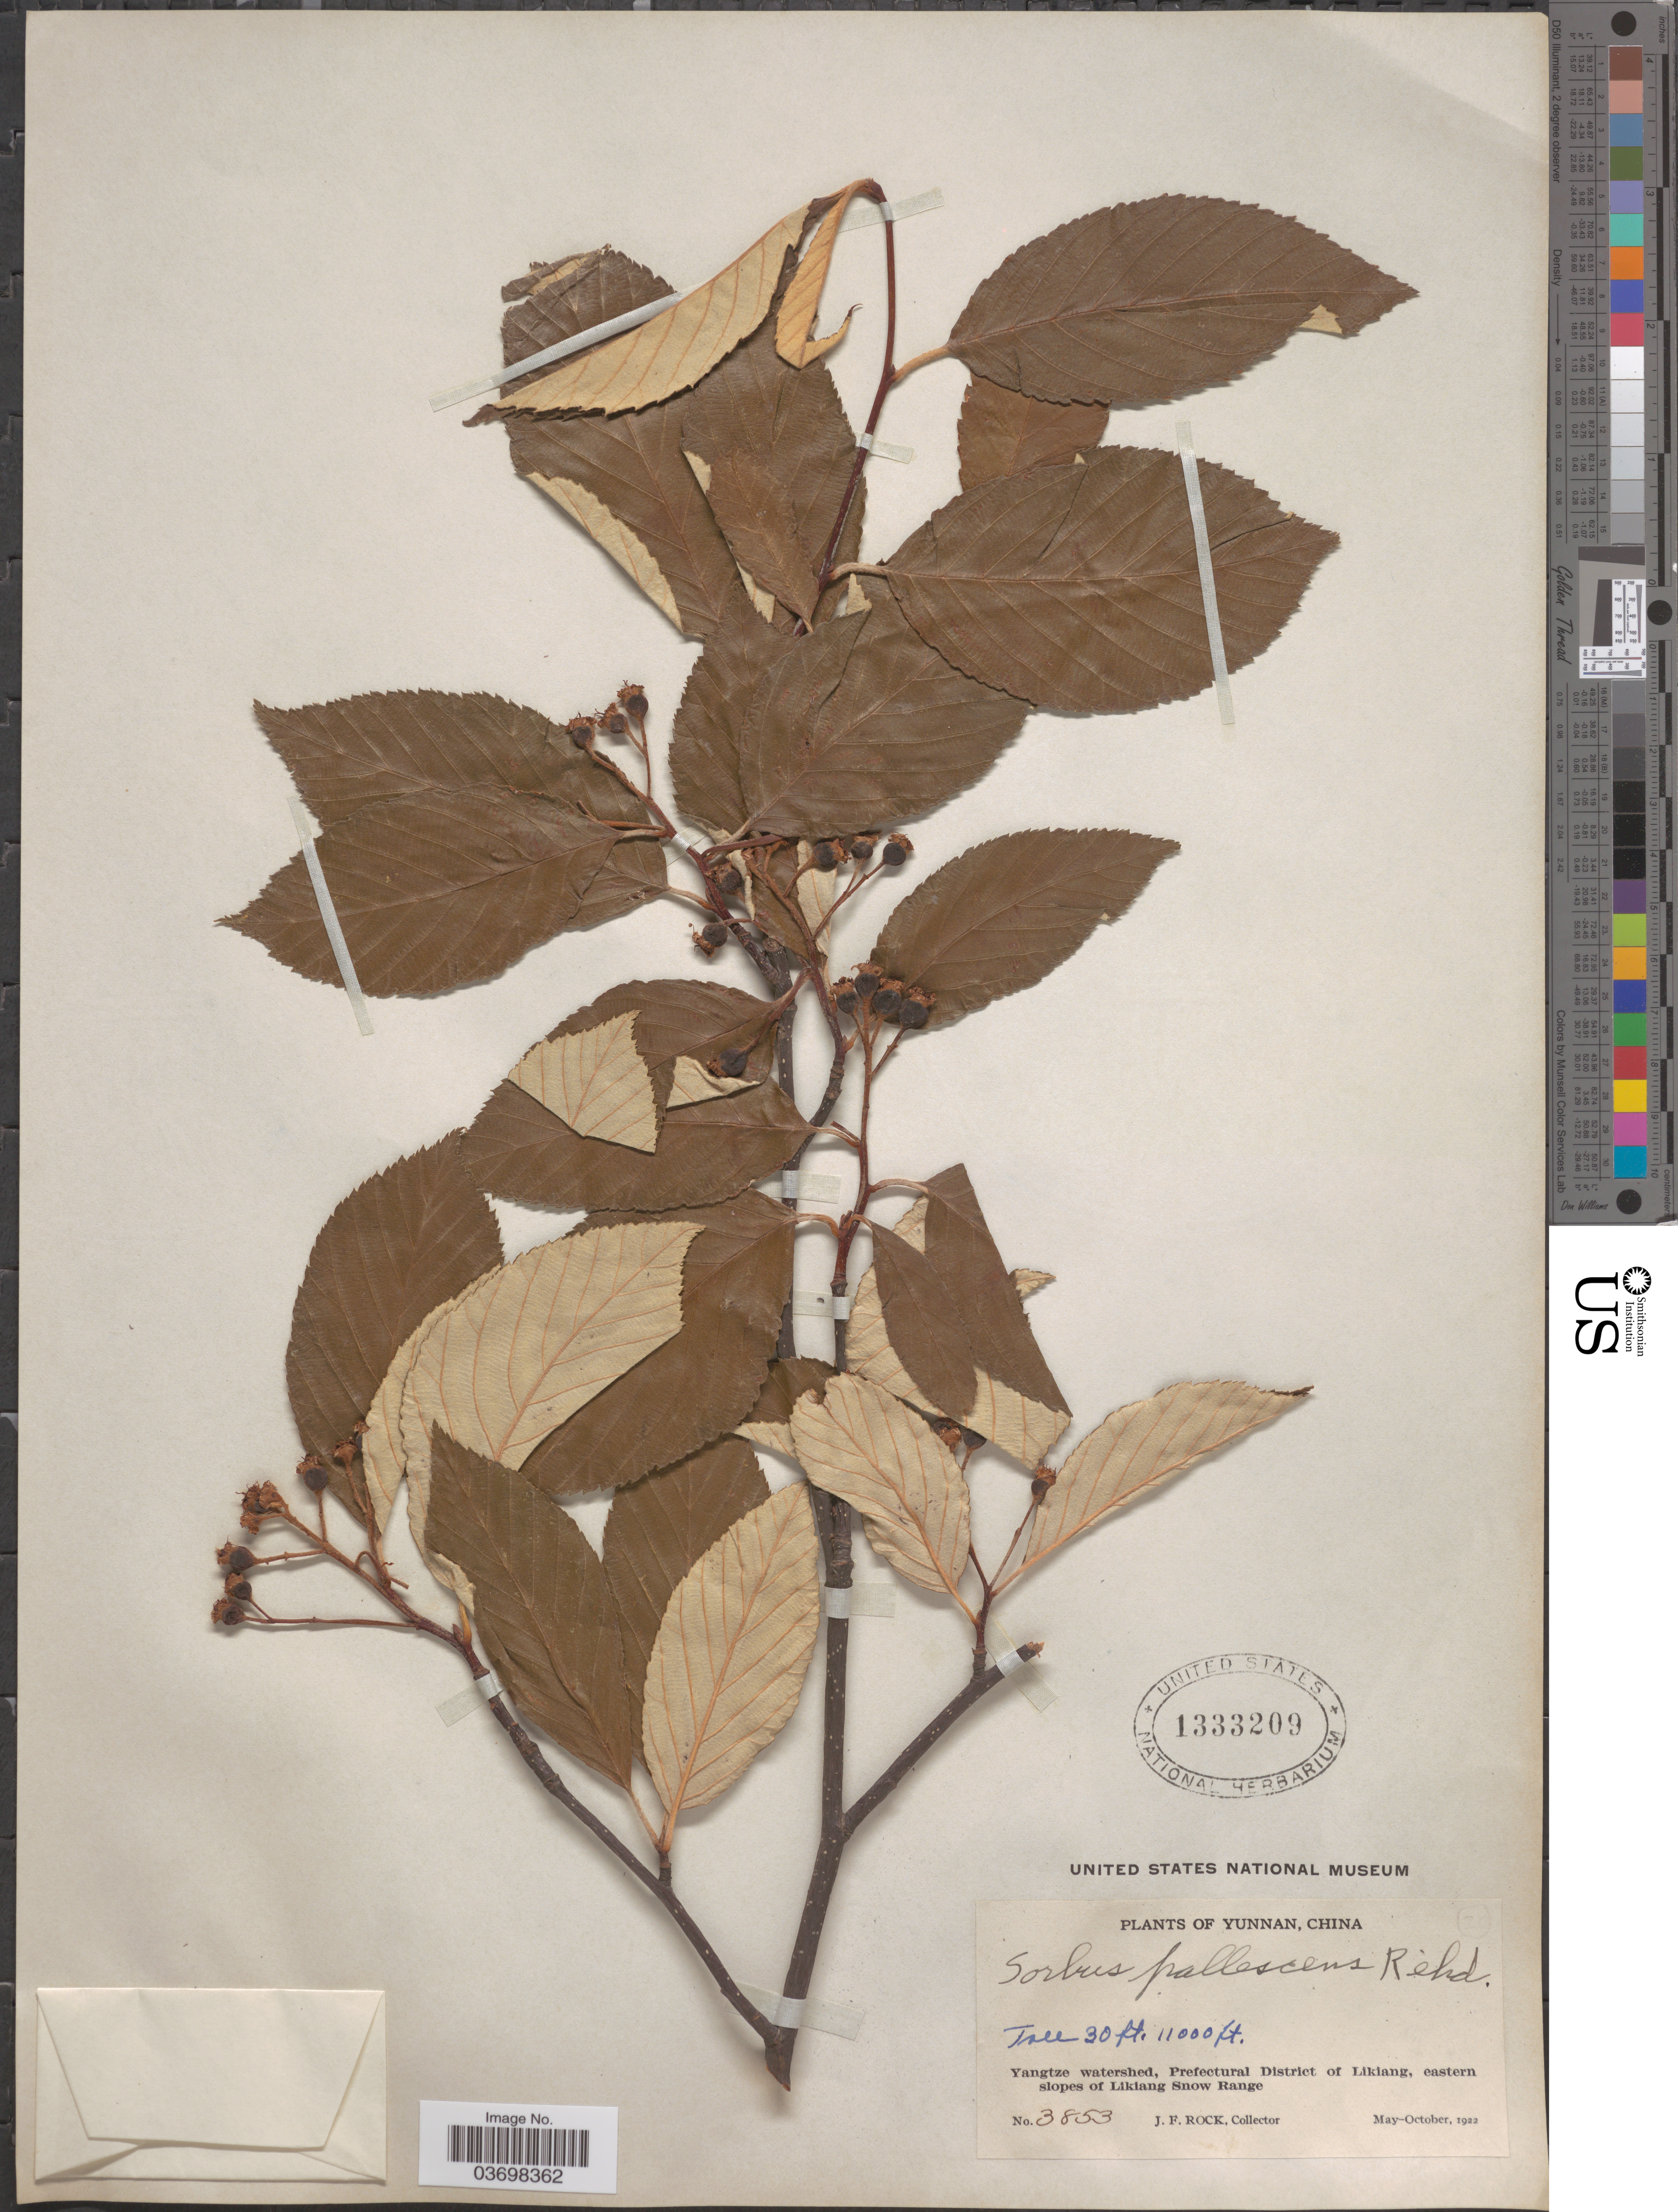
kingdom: Plantae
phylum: Tracheophyta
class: Magnoliopsida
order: Rosales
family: Rosaceae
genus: Sorbus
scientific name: Sorbus pallescens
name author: Rehder in Sarg.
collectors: J. Rock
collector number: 3853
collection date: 1922-05/1922-10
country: China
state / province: Yunnan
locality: Yangtze watershed, Prefectural District of Likiang, eastern slopes of Likiang Snow Range.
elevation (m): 3353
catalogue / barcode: US 1333209